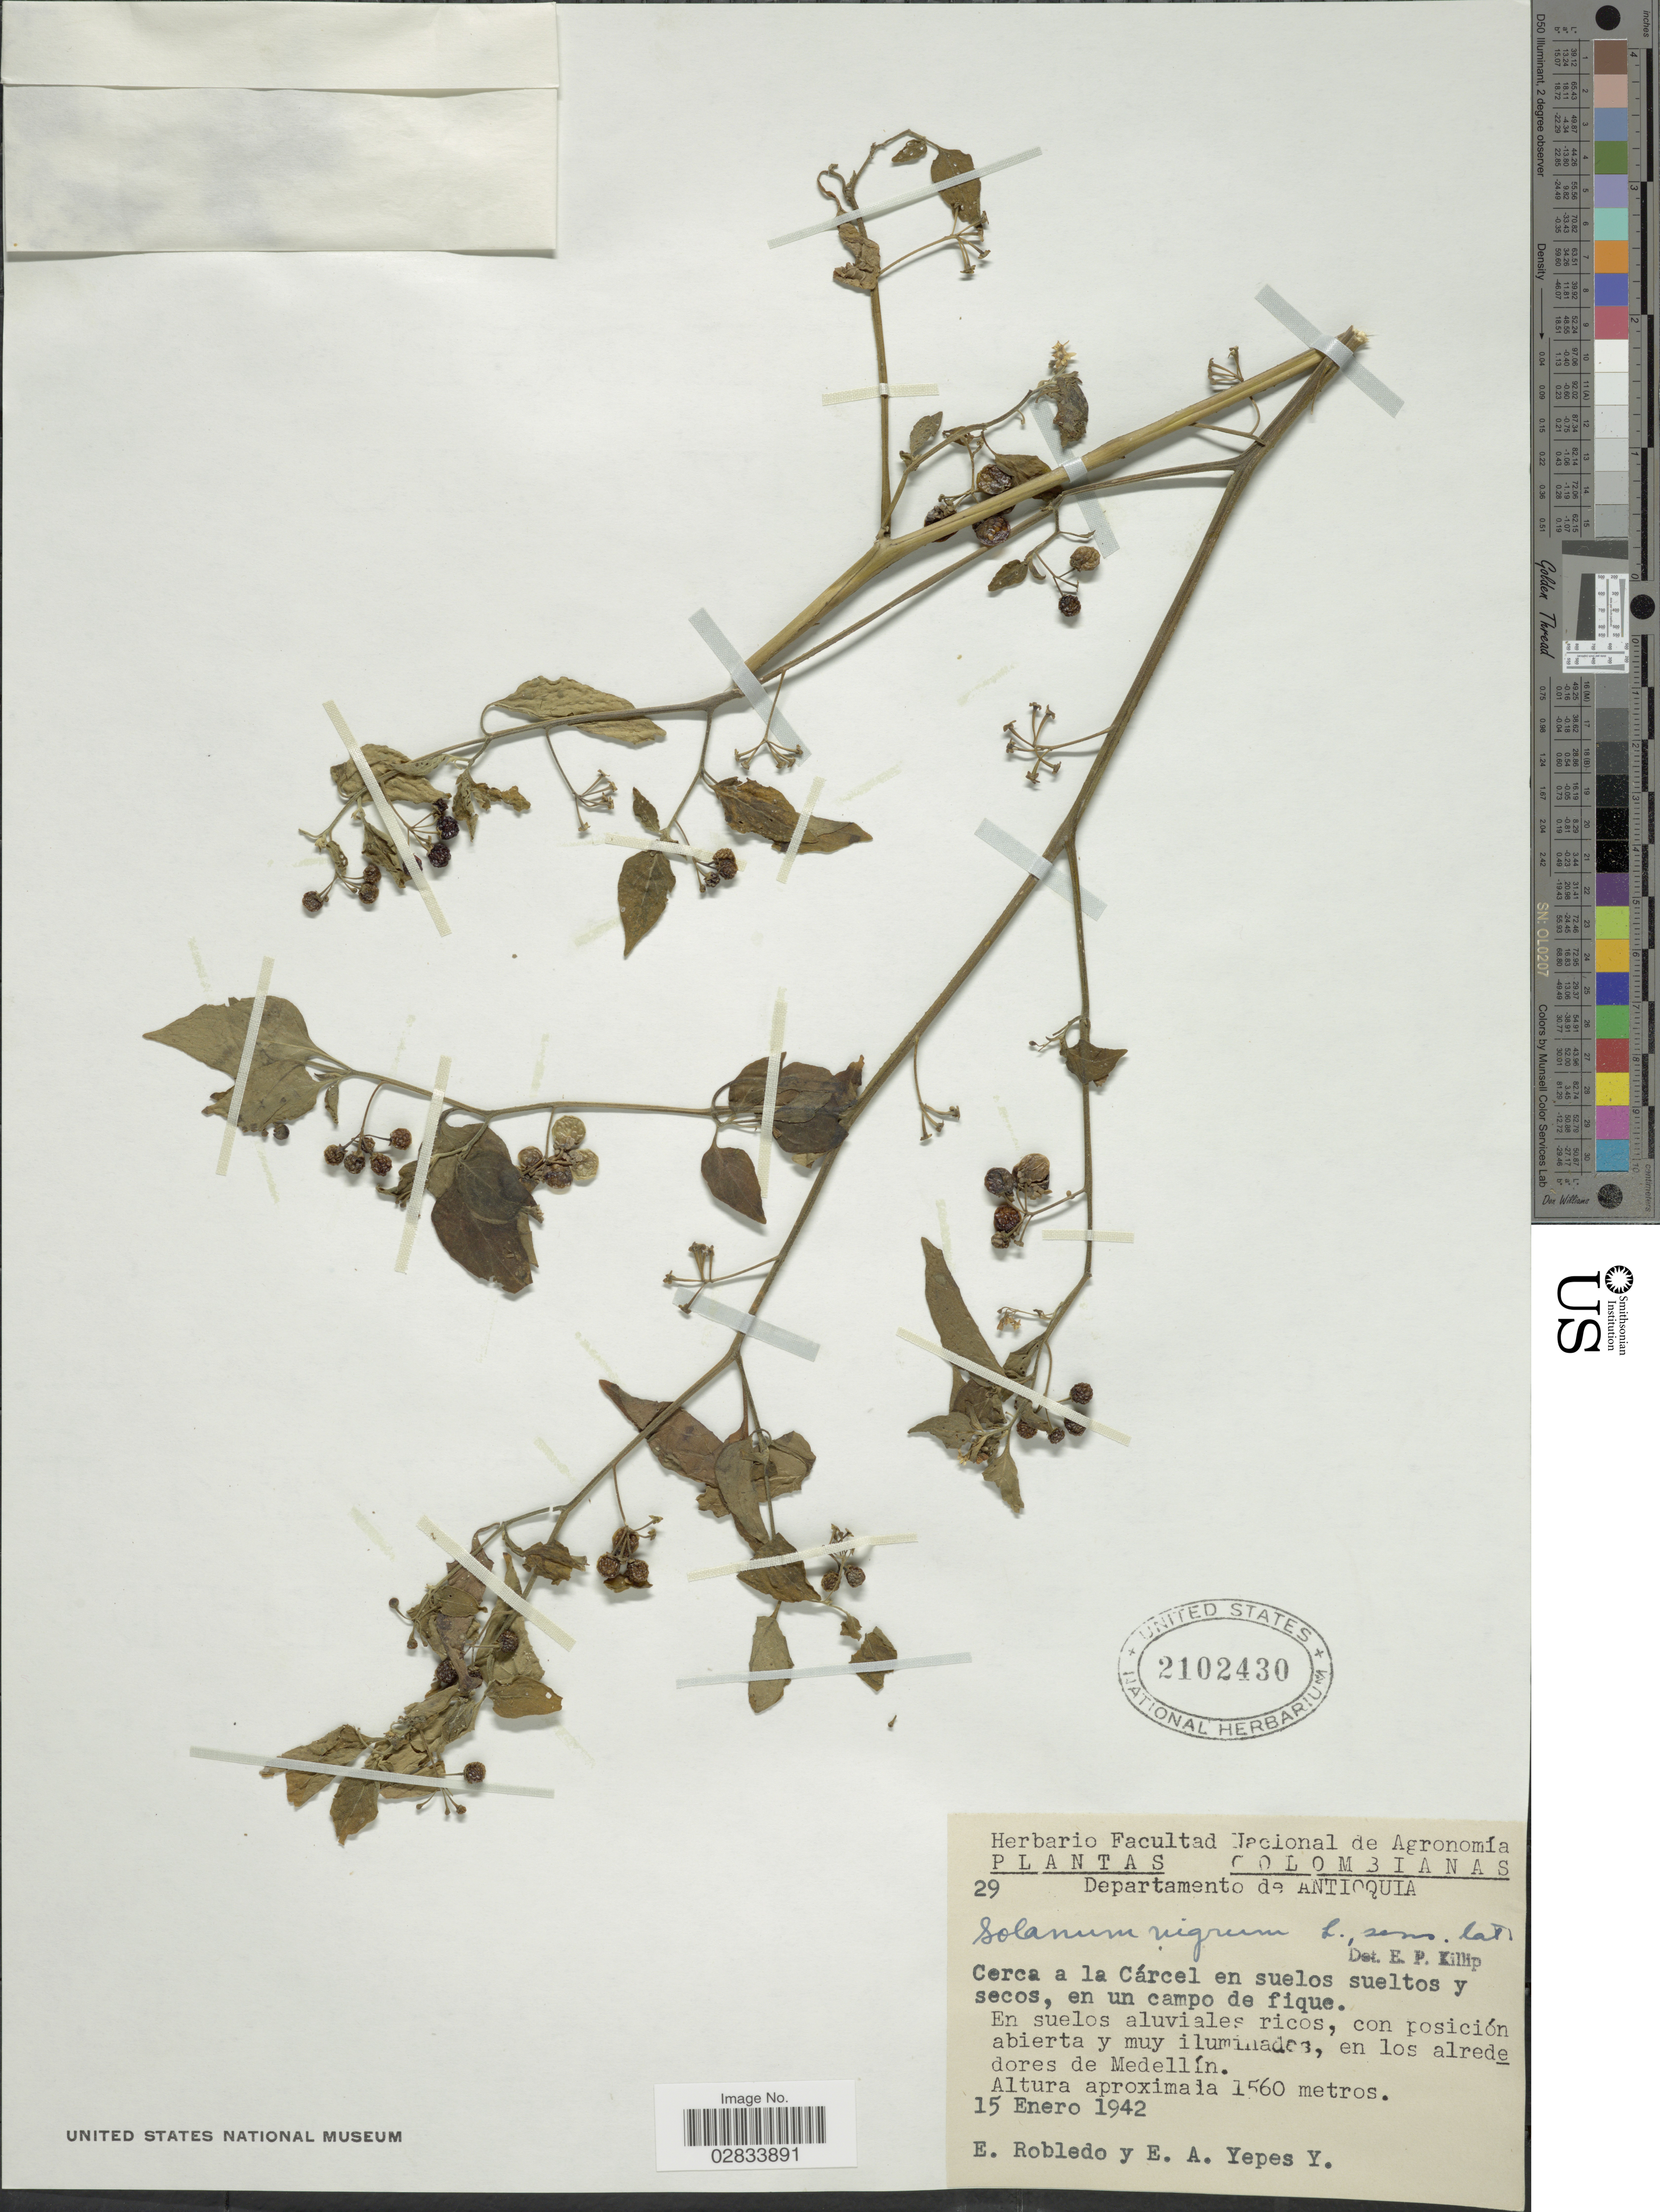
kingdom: Plantae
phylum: Tracheophyta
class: Magnoliopsida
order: Solanales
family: Solanaceae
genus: Solanum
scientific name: Solanum nigrum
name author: L.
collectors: E. Robledo & E. Yepes Y.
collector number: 29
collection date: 1942-01-15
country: Colombia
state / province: Antioquia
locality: Departamento de Antioquia, en los alrededores de Medellín.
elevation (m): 1560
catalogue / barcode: US 2102430